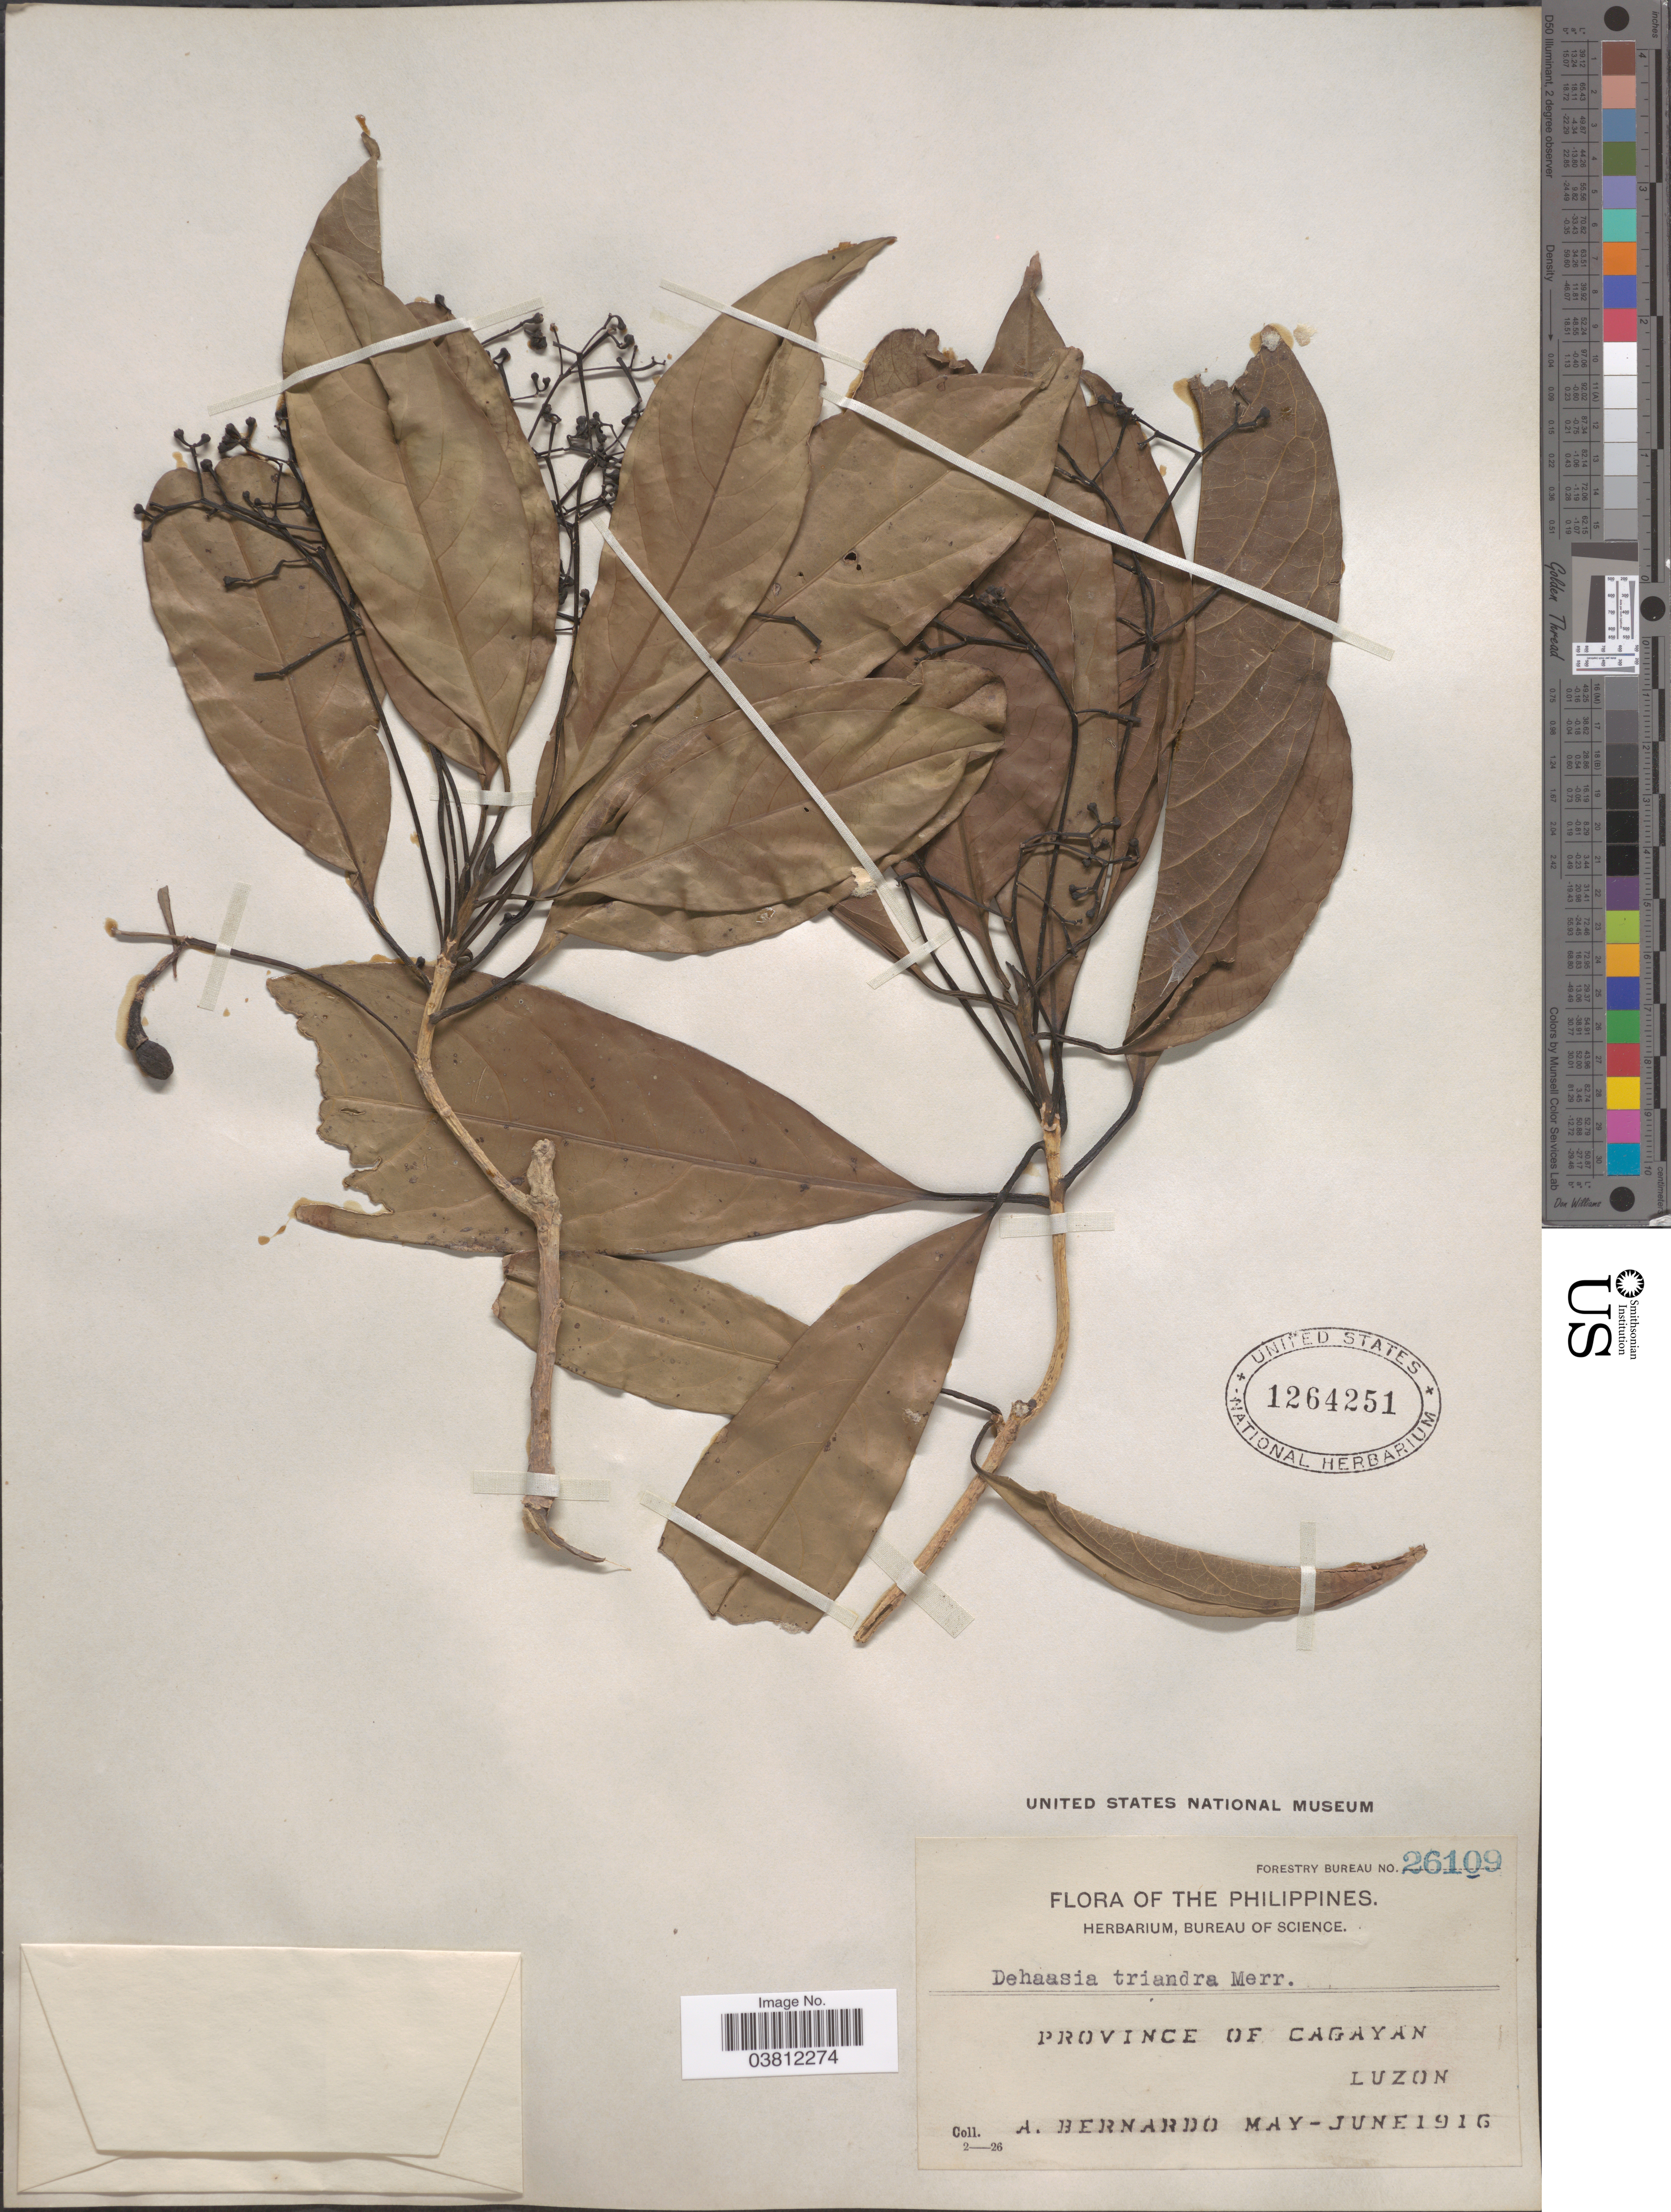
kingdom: Plantae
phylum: Tracheophyta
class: Magnoliopsida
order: Laurales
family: Lauraceae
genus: Dehaasia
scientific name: Dehaasia triandra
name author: Merr.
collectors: A. Bernardo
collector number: Forestry Bureau 26109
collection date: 1916-05/1916-06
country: Philippines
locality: Province of Cagayan. Luzon.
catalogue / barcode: US 1264251